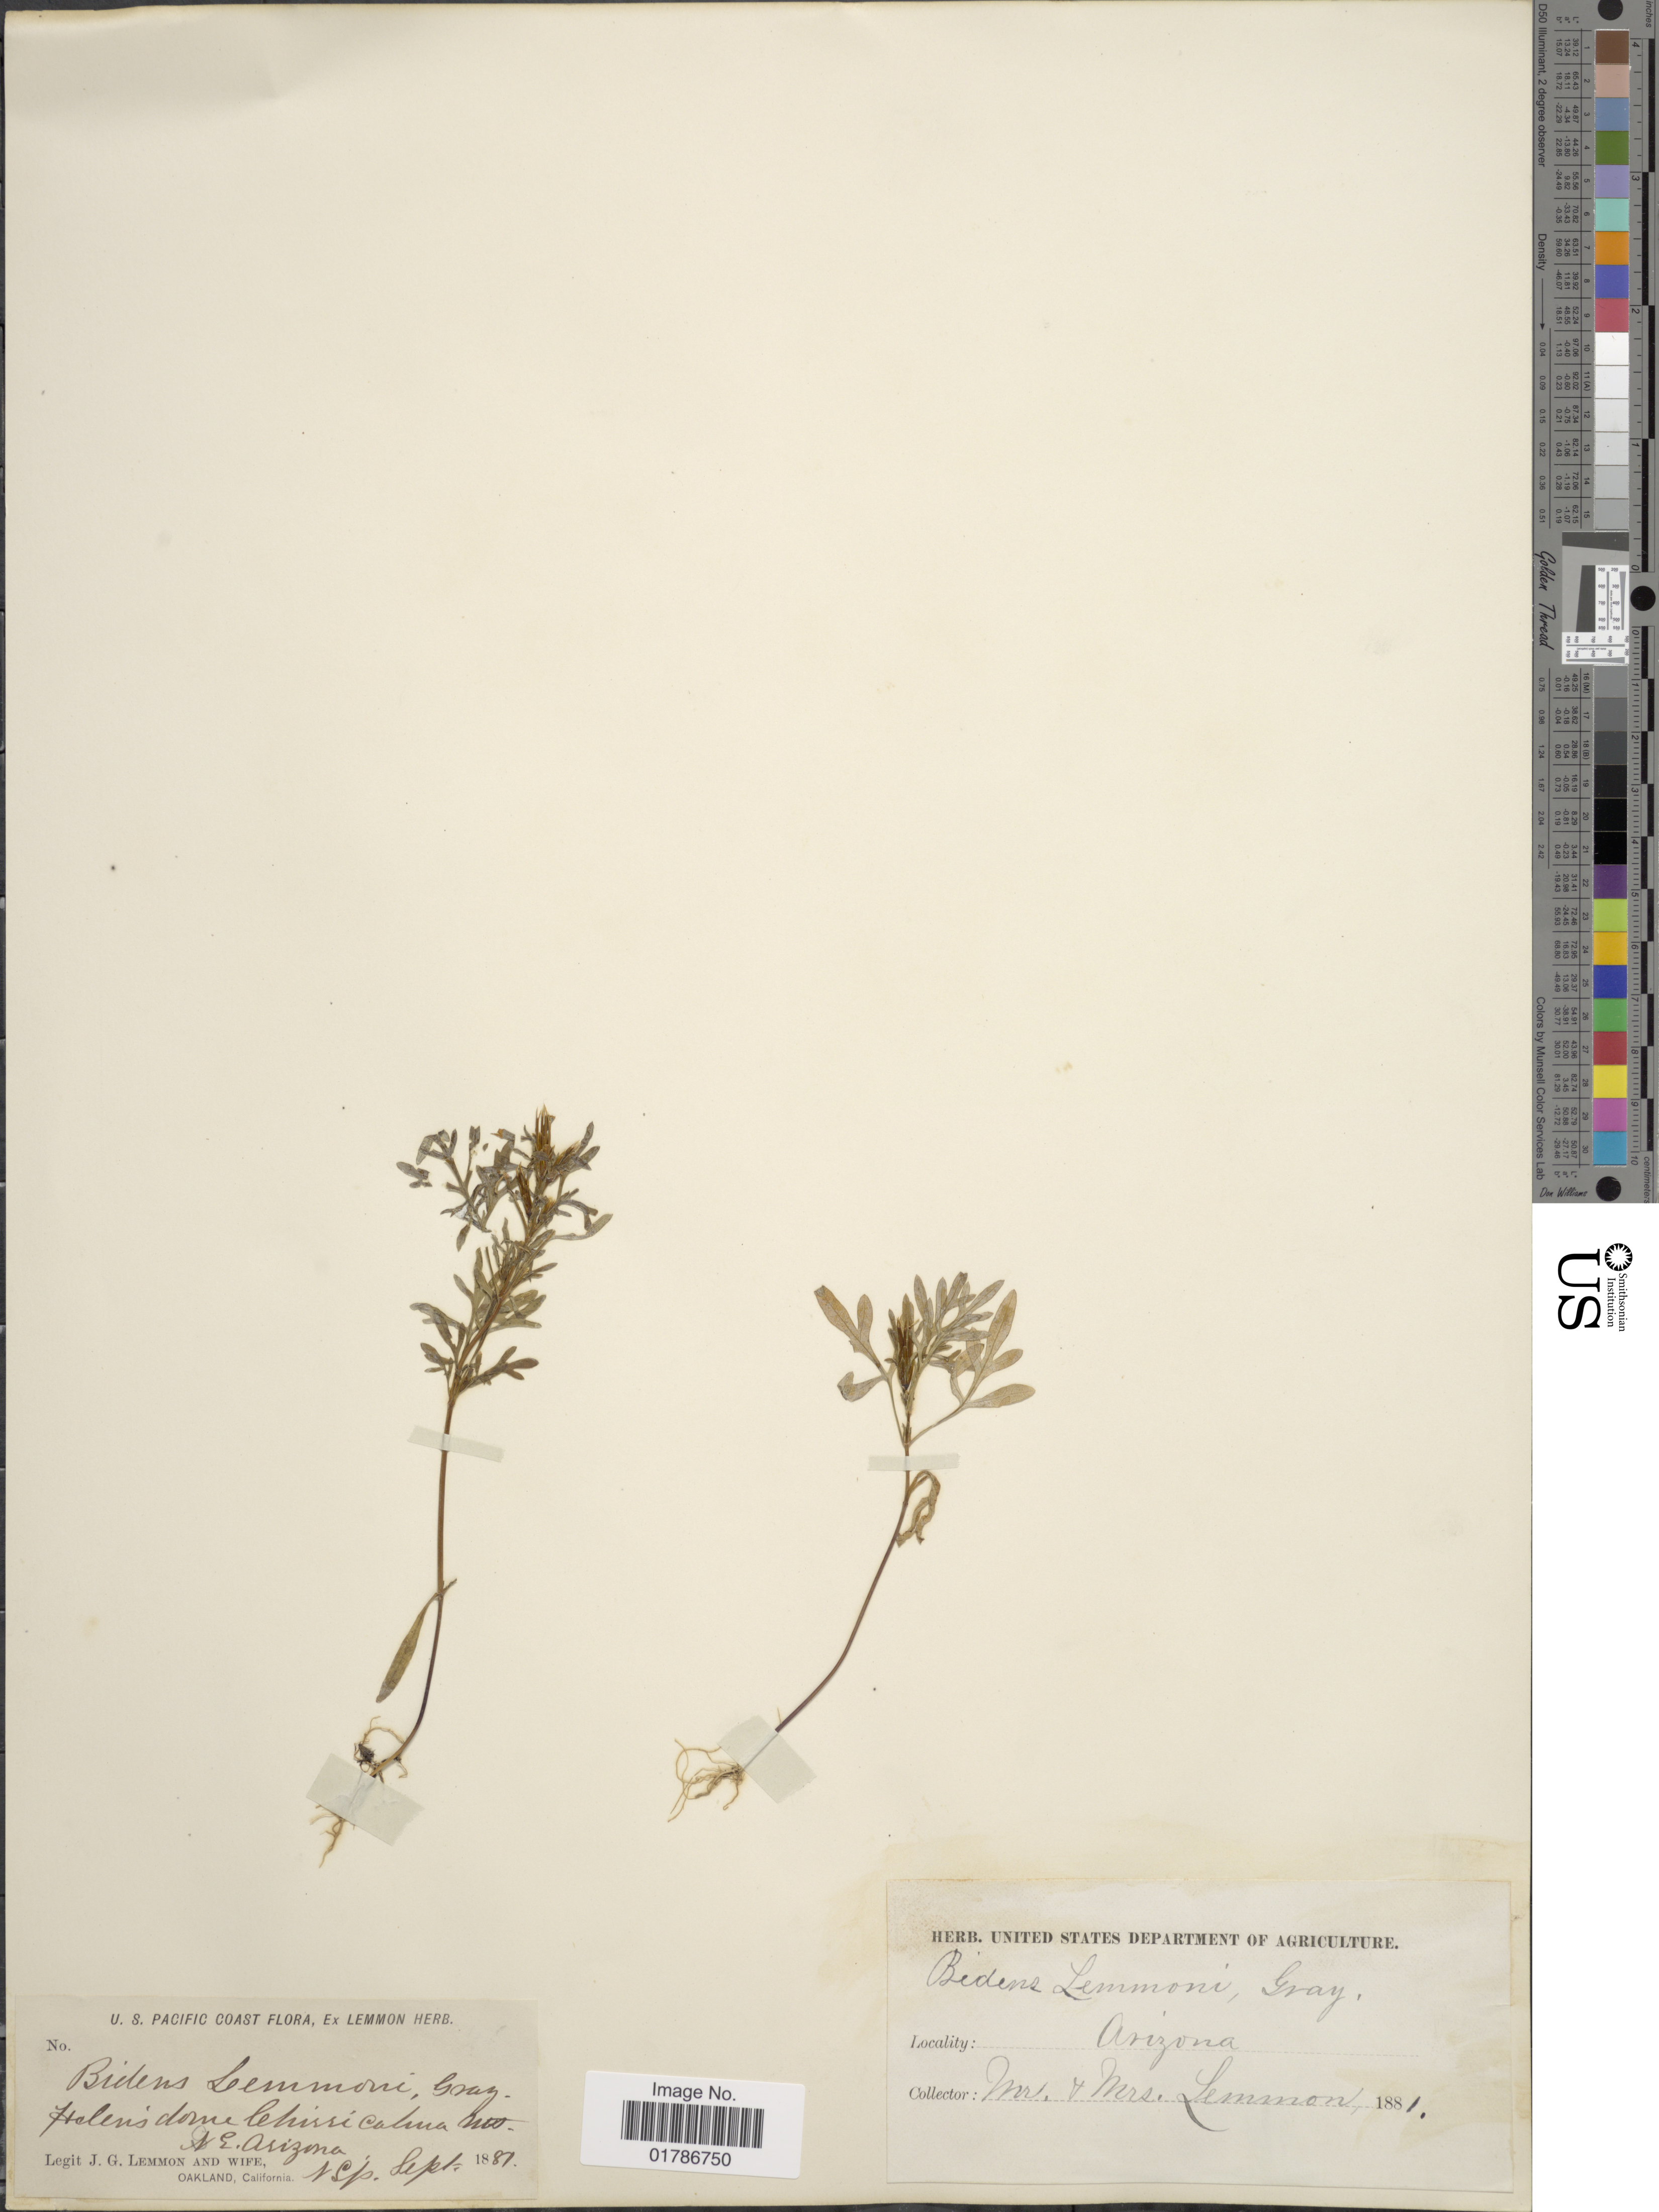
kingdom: Plantae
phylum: Tracheophyta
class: Magnoliopsida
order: Asterales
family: Asteraceae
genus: Bidens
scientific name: Bidens lemmonii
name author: A. Gray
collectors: J. Lemmon & Mrs. J. G. Lemmon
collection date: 1881-09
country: United States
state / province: Arizona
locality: Helen's Dome Chirricahua mts, N. E. Arizona